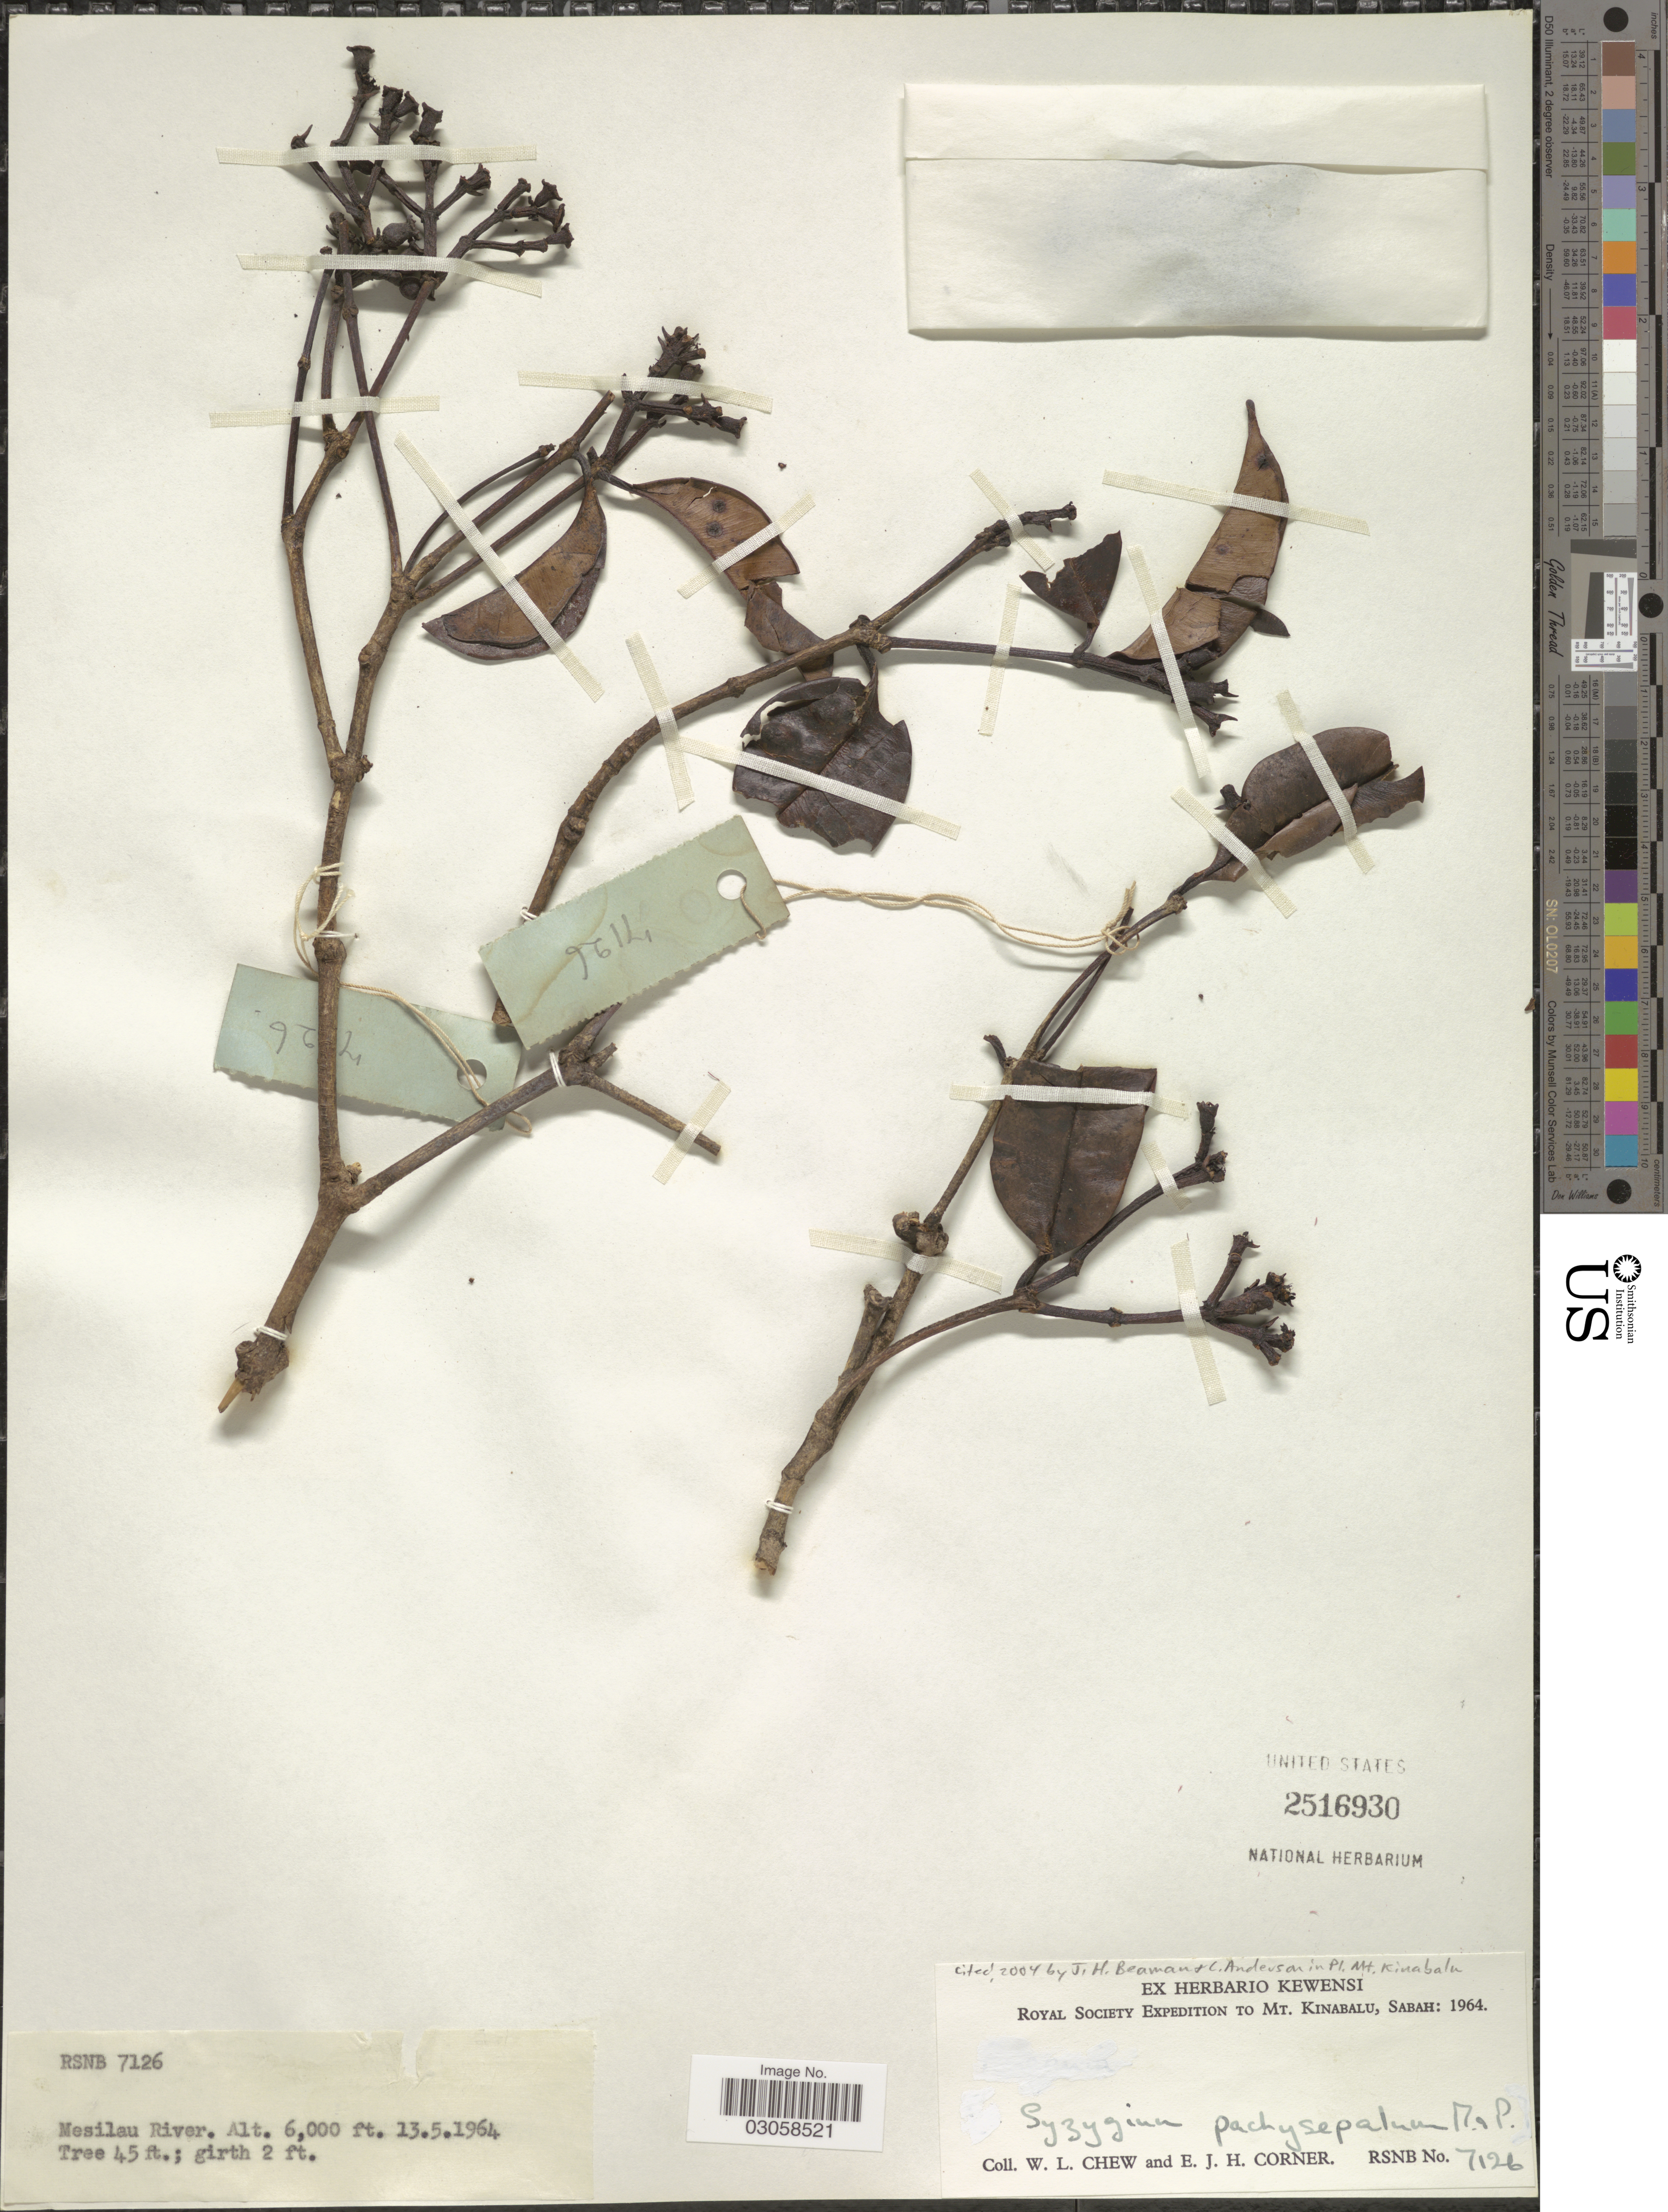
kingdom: Plantae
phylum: Tracheophyta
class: Magnoliopsida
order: Myrtales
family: Myrtaceae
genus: Syzygium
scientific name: Syzygium pachysepalum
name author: Merr. & L.M. Perry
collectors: W. Chew & E. Corner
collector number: RSNB 7126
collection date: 1964-05-13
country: Malaysia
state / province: Sabah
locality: Mt. Kinabalu. Mesilau River.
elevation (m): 1829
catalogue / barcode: US 2516930